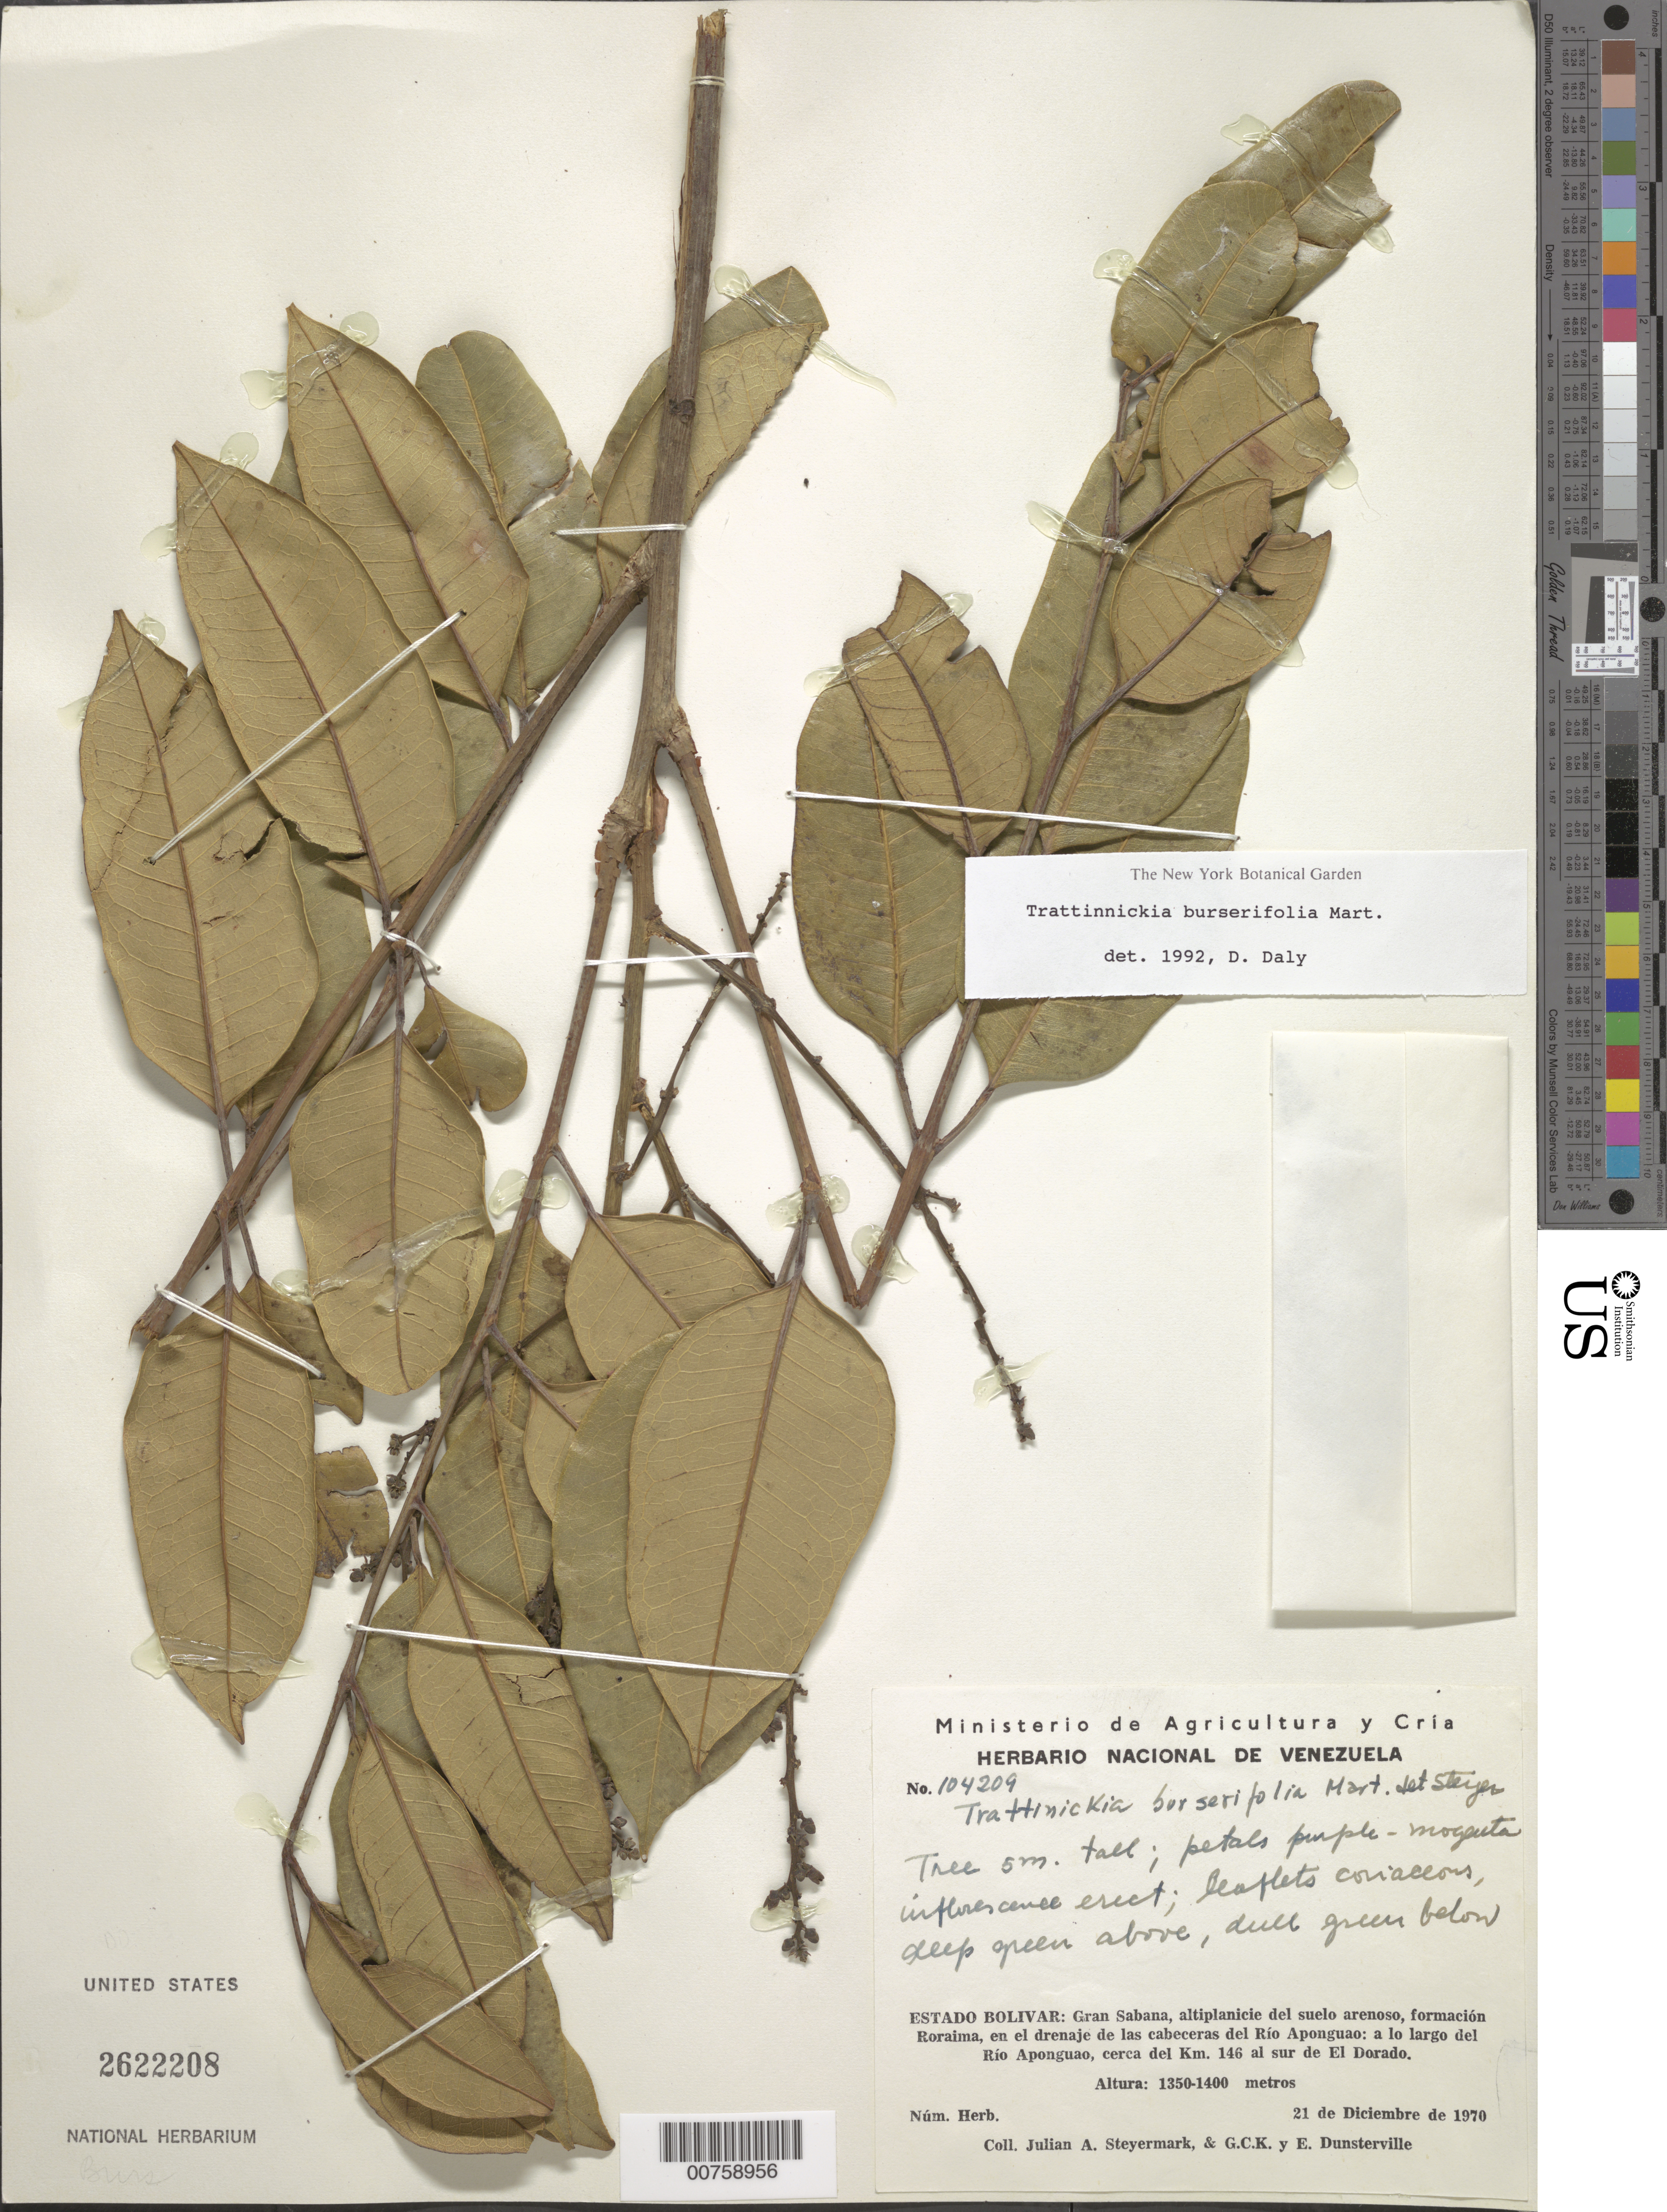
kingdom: Plantae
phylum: Tracheophyta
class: Magnoliopsida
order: Sapindales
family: Burseraceae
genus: Trattinnickia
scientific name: Trattinnickia burserifolia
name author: Mart.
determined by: Daly, D. C.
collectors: J. Steyermark, G. C. K. Dunsterville & E. Dunsterville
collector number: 104209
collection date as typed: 21-Dec-70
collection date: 1970-12-21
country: Venezuela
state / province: Bolívar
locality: Gran Sabana, formacion Roraima, Río Apinguao, entre Arautaparu y el Río Aponguao, 147 km sur de El Dorado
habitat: High plateau with sandy ground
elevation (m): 1350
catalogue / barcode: US 2622208